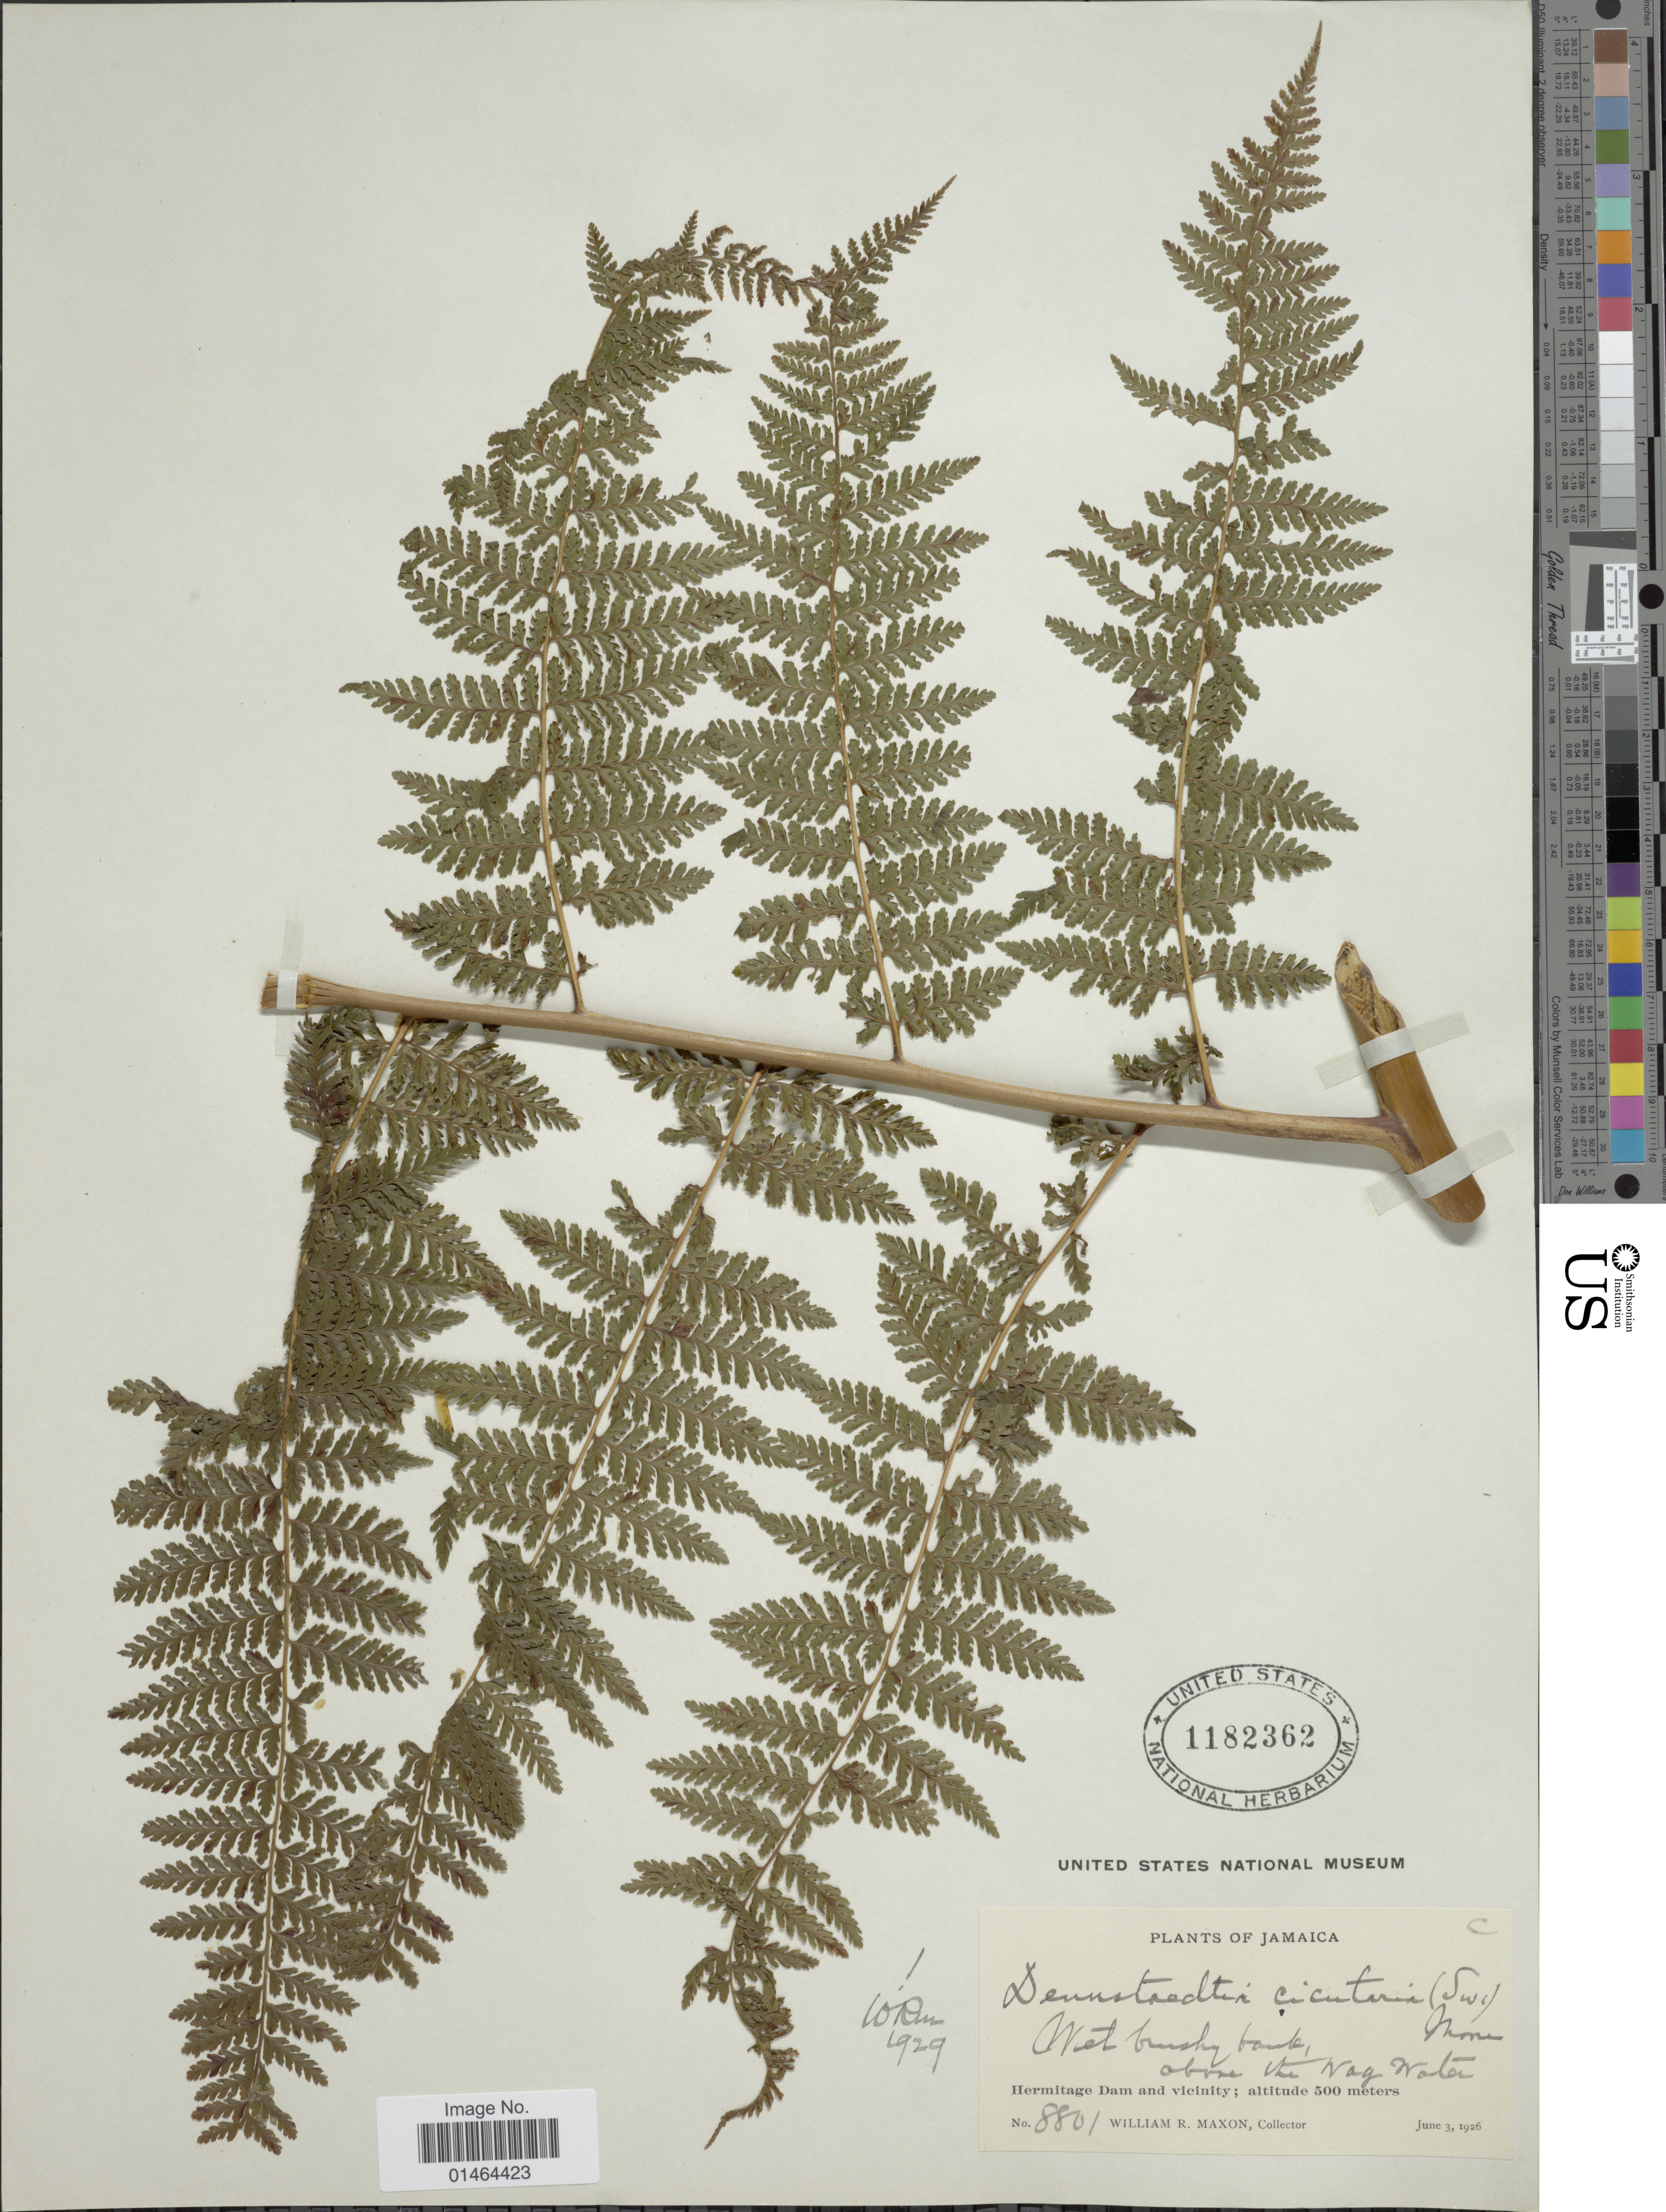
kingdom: Plantae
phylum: Tracheophyta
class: Polypodiopsida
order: Polypodiales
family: Dennstaedtiaceae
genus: Dennstaedtia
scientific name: Dennstaedtia cicutaria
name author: (Sw.) T. Moore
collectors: W. R. Maxon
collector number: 8801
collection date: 1926-06-03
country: Jamaica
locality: Wet brushy bank, above Wag Water. Hermitage Dam and vicinity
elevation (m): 500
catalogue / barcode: US 1182362